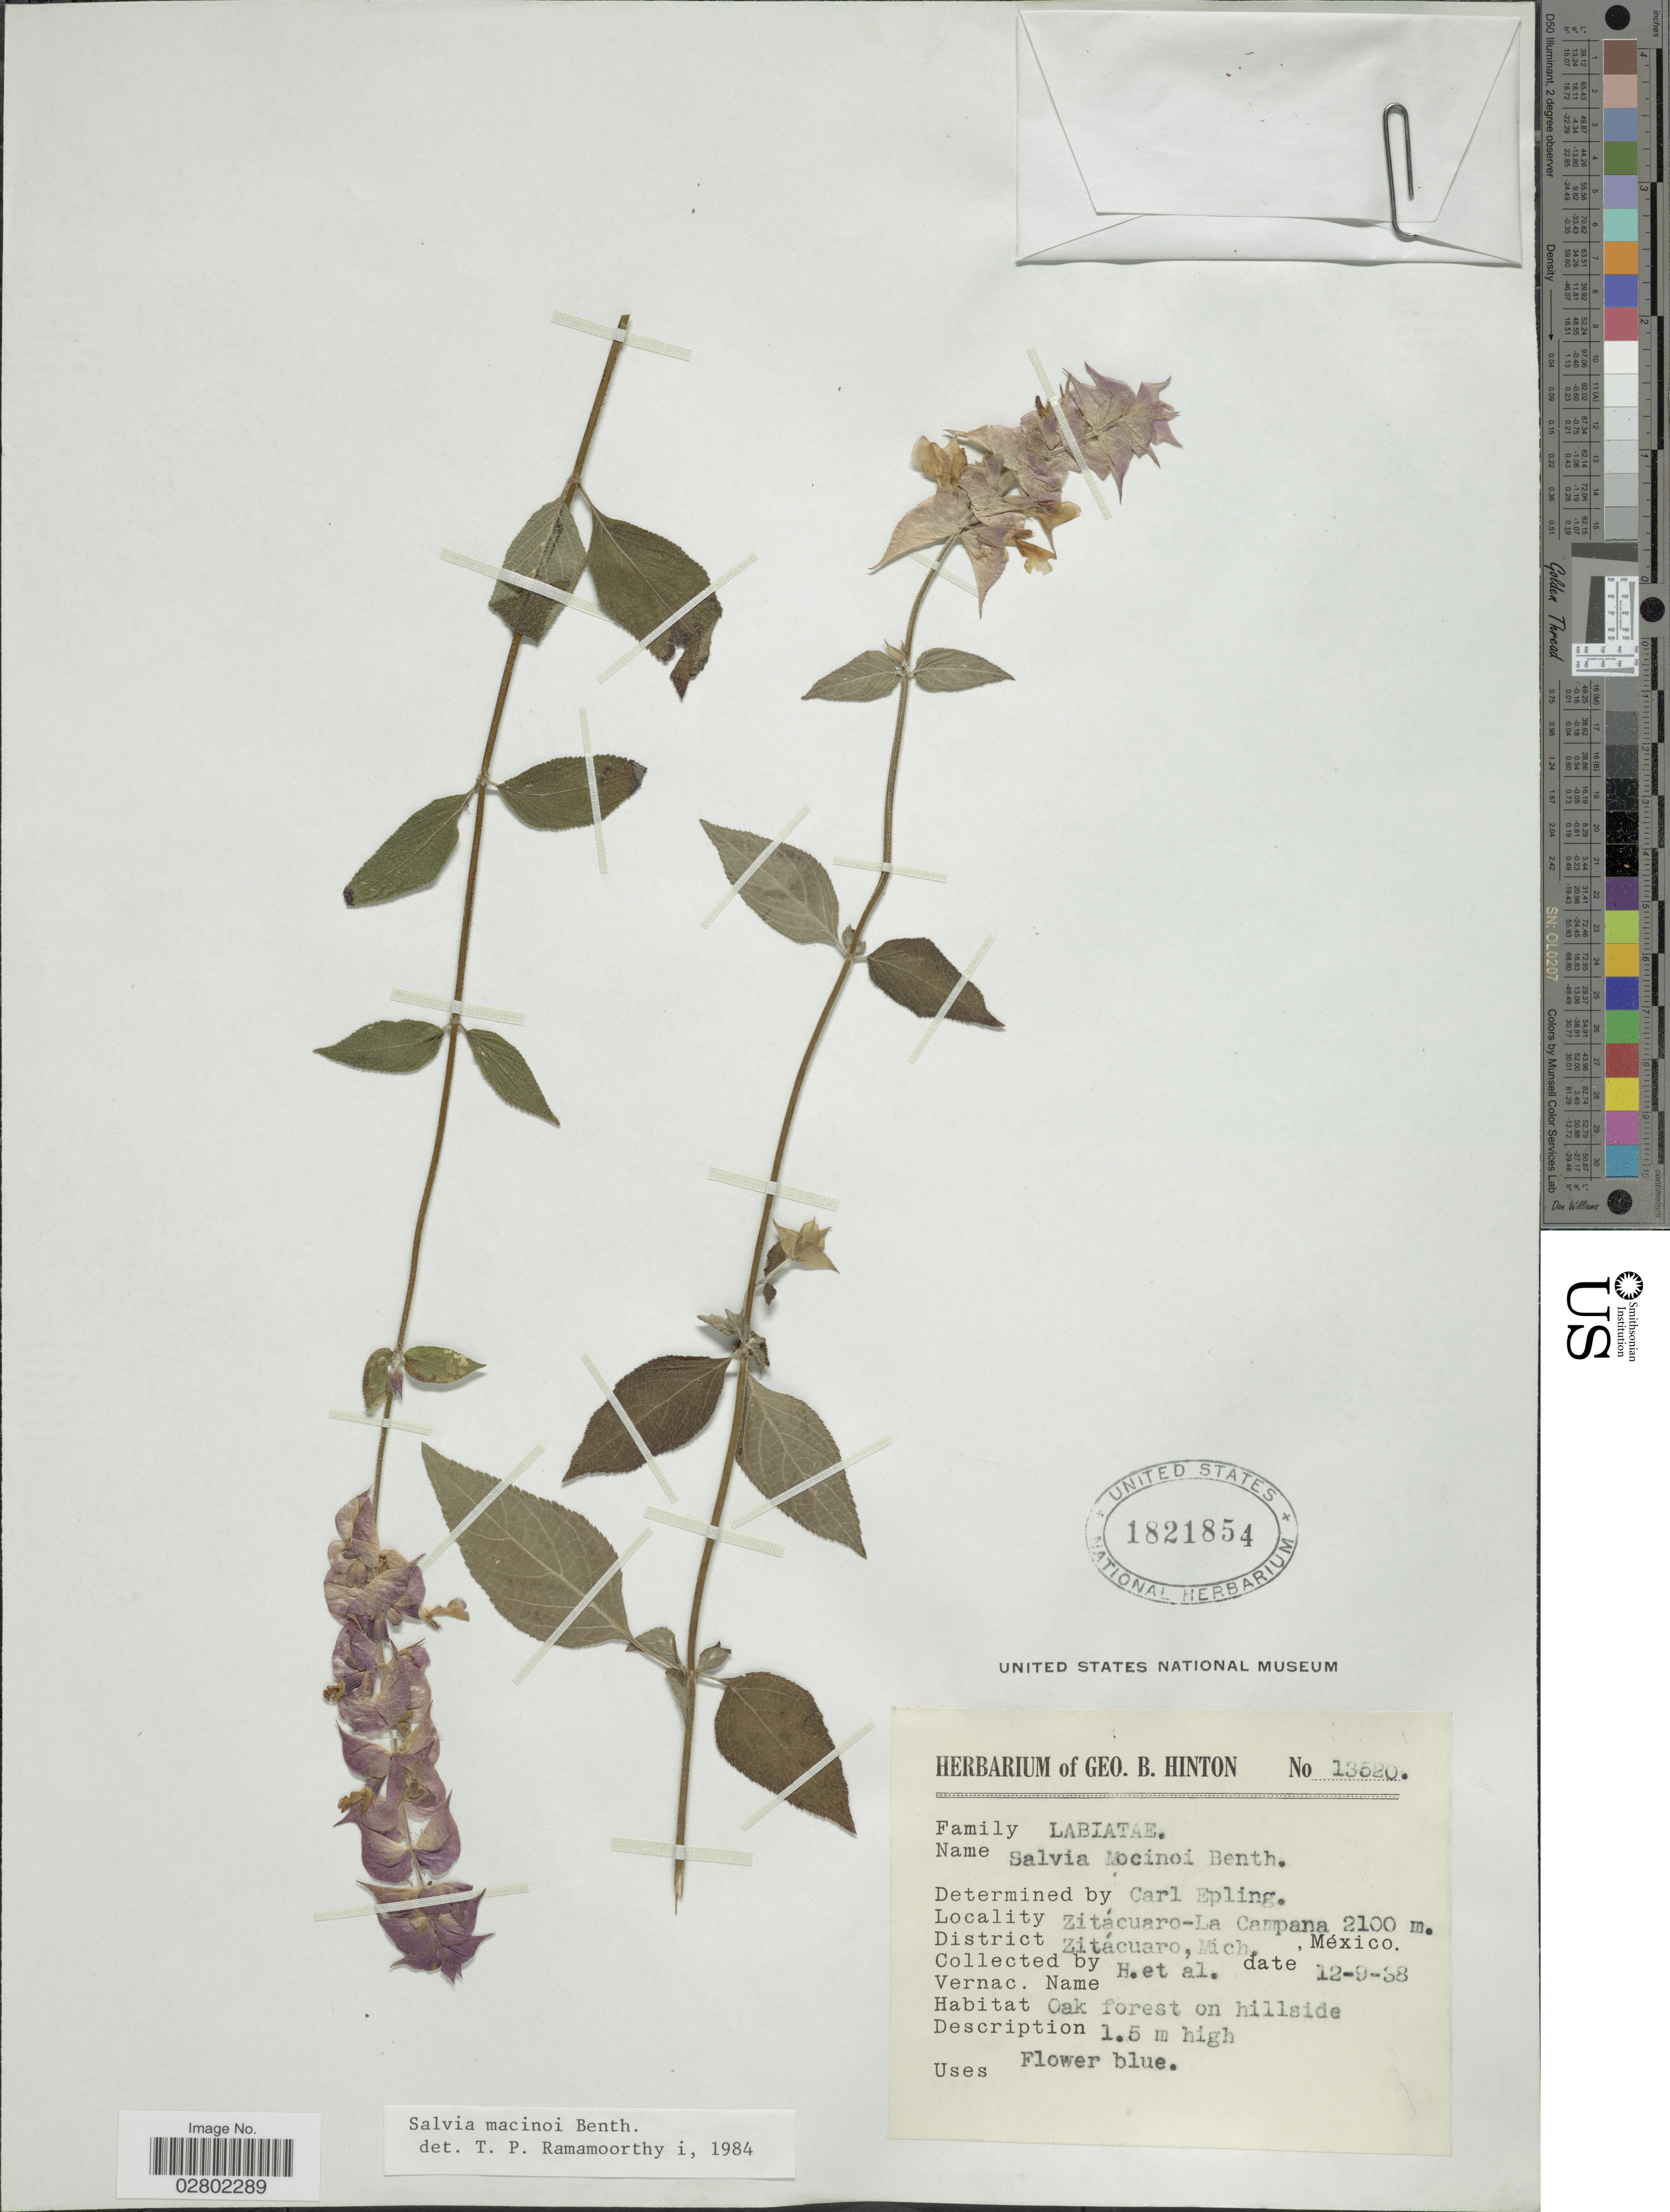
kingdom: Plantae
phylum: Tracheophyta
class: Magnoliopsida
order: Lamiales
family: Lamiaceae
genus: Salvia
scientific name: Salvia mocinoi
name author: Benth.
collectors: G. B. Hinton & et al.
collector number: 13520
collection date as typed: Transcribed d/m/y: 12/9/38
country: Mexico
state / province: Michoacán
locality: Zitácuaro-La Campana, District Zitácuaro, Mich.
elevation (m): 2100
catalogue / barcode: US 1821854